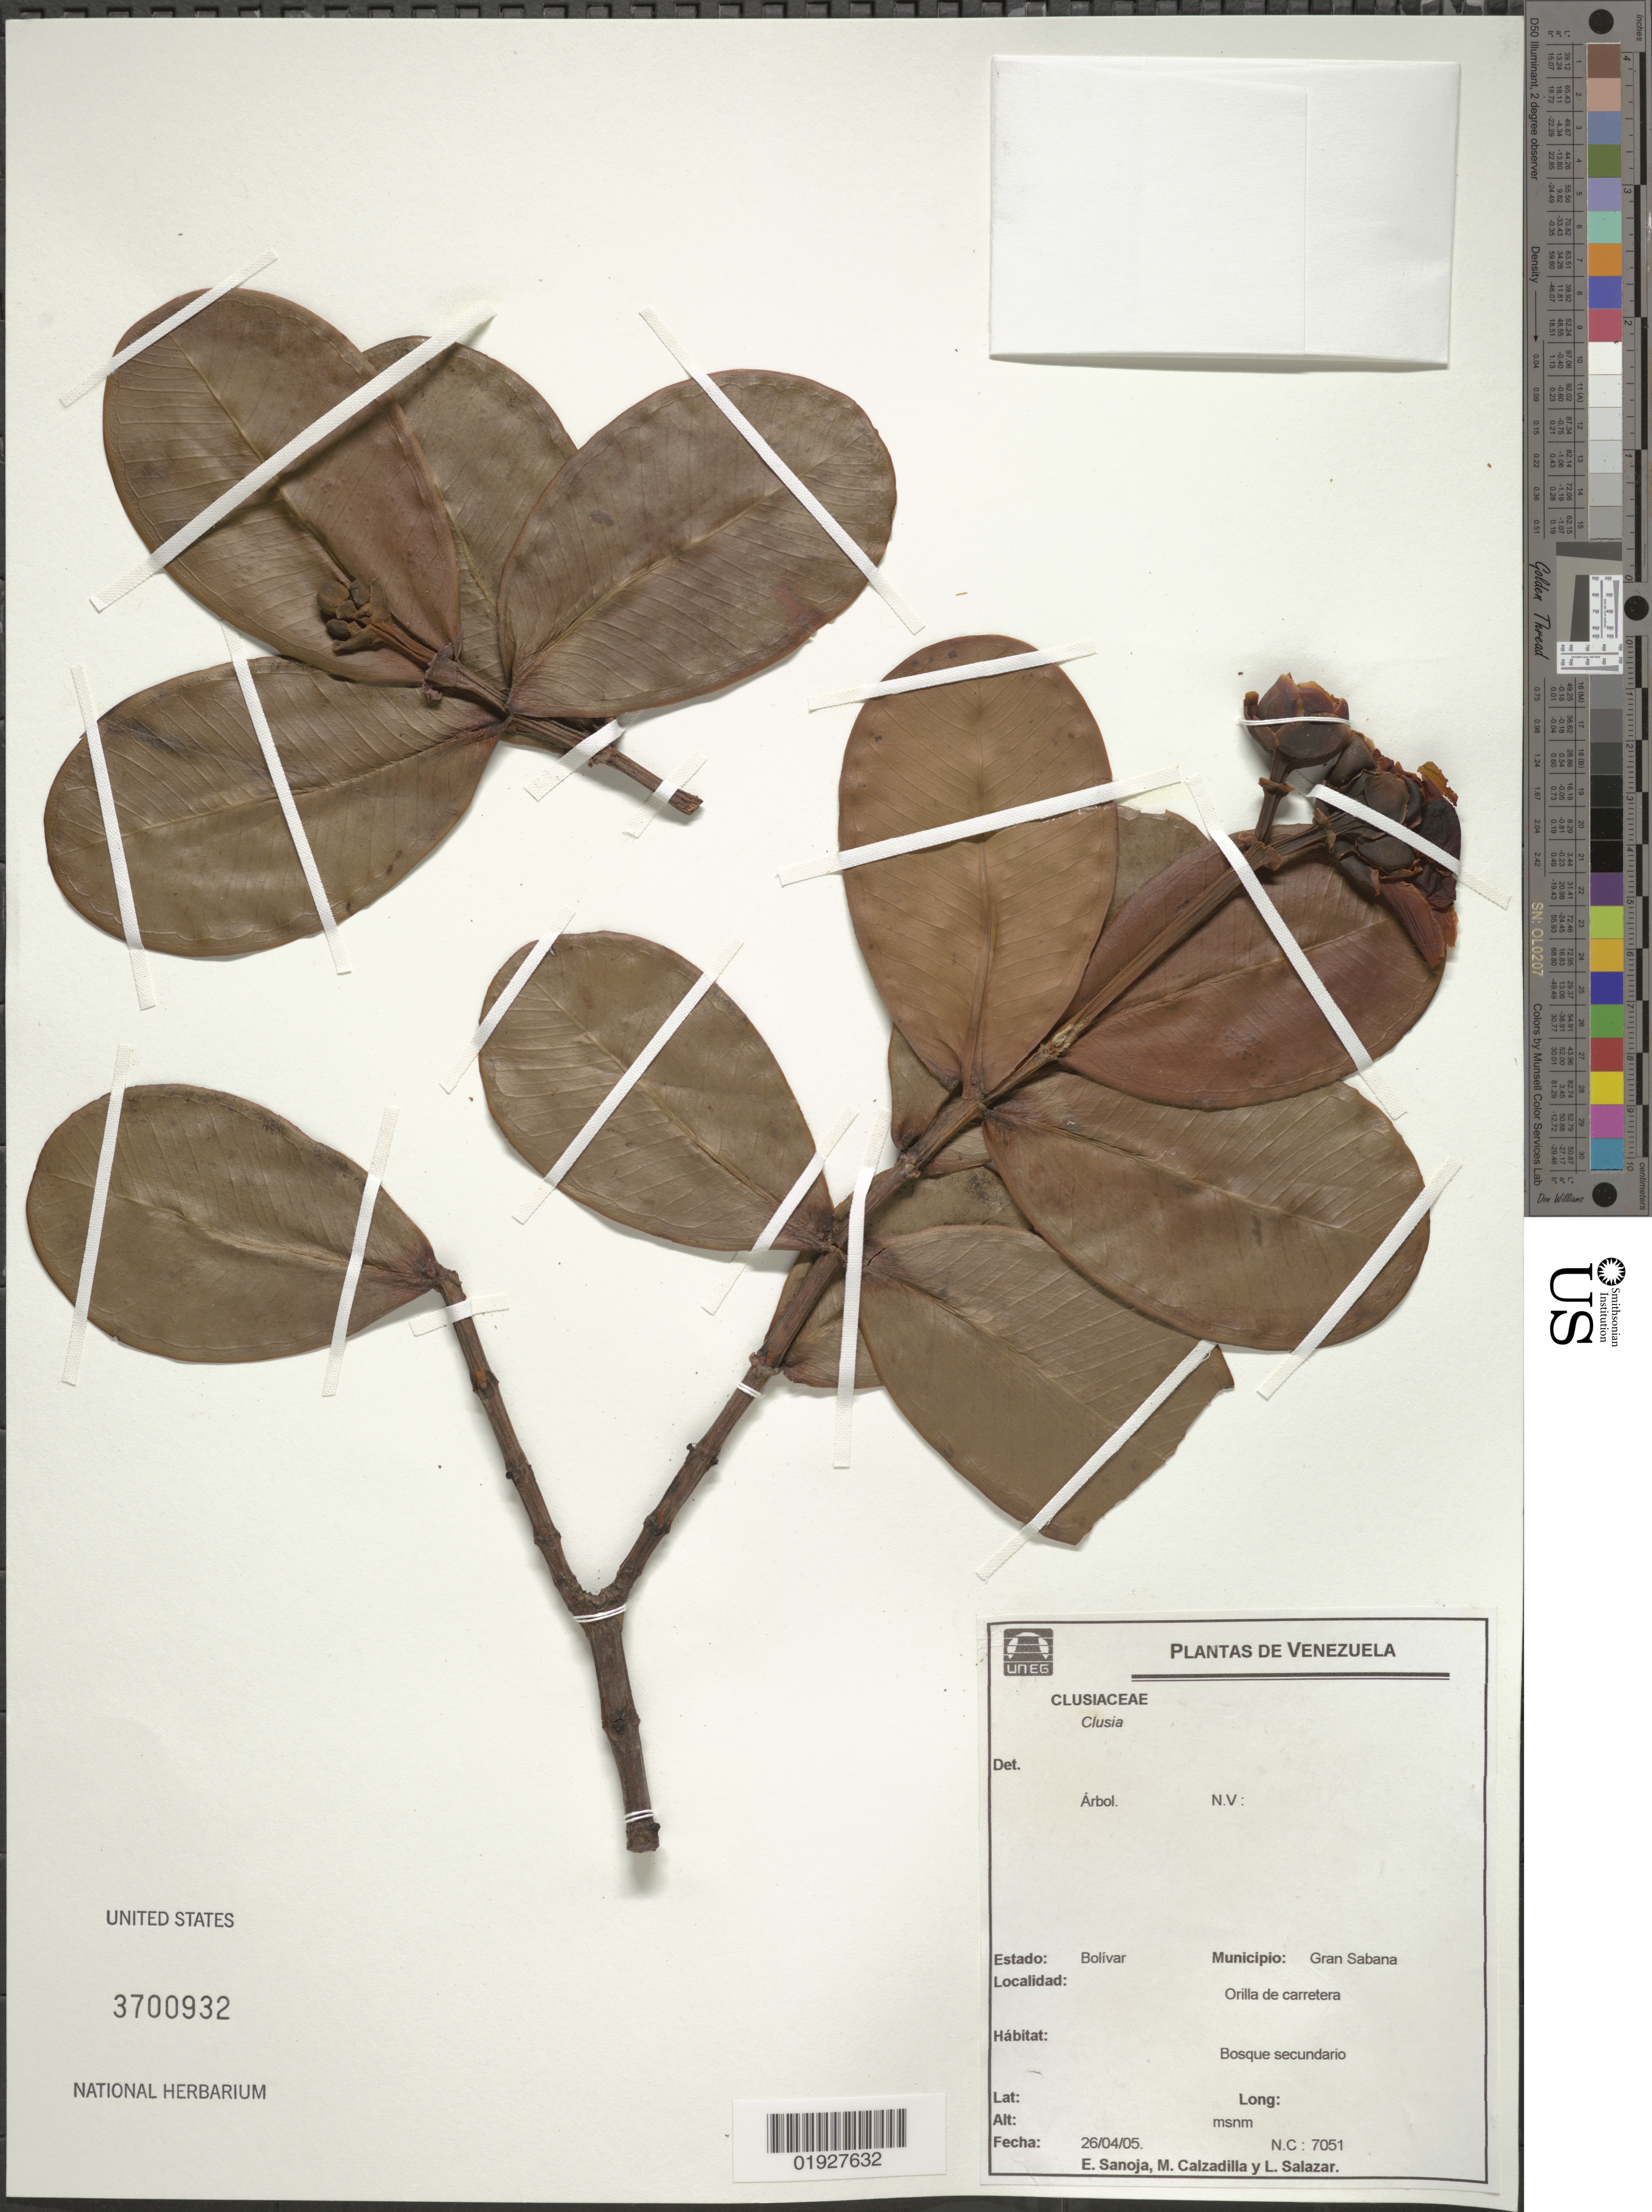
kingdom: Plantae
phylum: Tracheophyta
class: Magnoliopsida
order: Malpighiales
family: Clusiaceae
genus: Clusia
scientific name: Clusia sp.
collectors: E. Sanoja, M. Calzadilla & L. Salazar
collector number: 7051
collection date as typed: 26 April 2005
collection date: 2005-04-26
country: Venezuela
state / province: Bolivar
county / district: Gran Sabana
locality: Orilla de carretera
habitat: Bosque secundario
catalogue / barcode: US 3700932